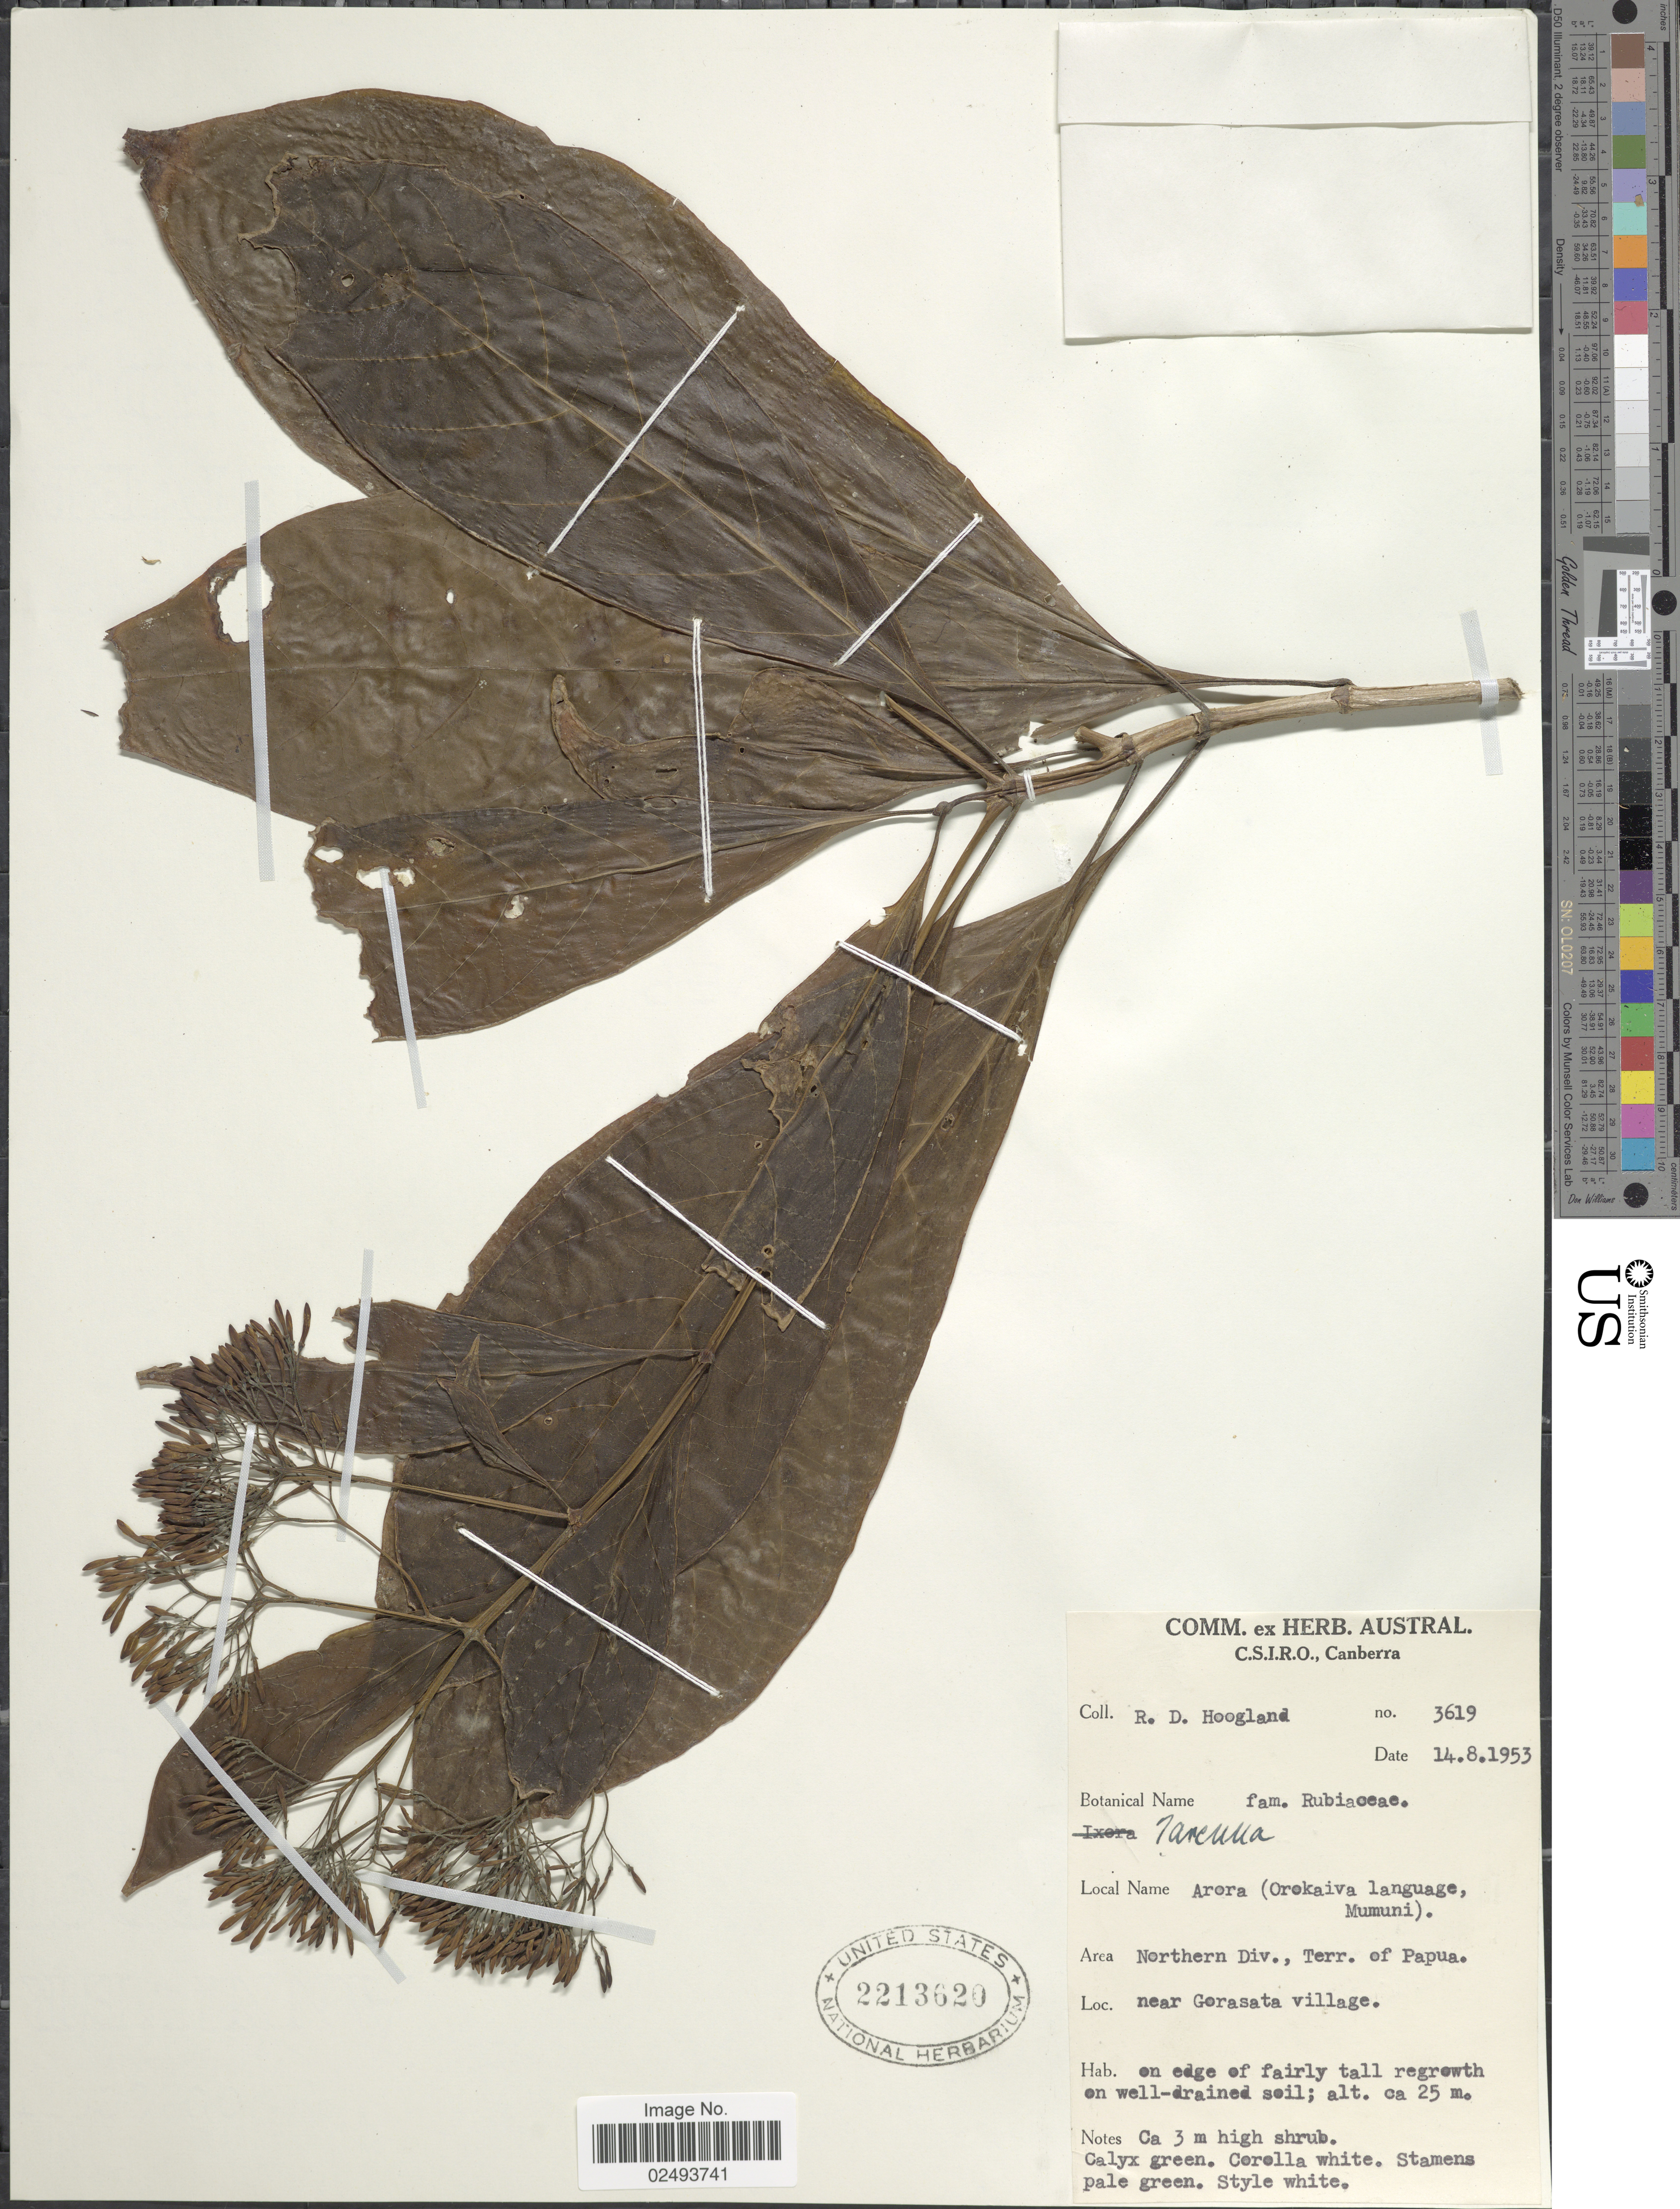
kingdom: Plantae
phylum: Tracheophyta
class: Magnoliopsida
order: Gentianales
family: Rubiaceae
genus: Tarenna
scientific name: Tarenna sp.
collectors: R. D. Hoogland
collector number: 3619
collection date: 1953-08-14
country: Papua New Guinea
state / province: Northern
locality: Northern Div., Terr. of Papua, near Gorasata Village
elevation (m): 25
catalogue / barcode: US 2213620